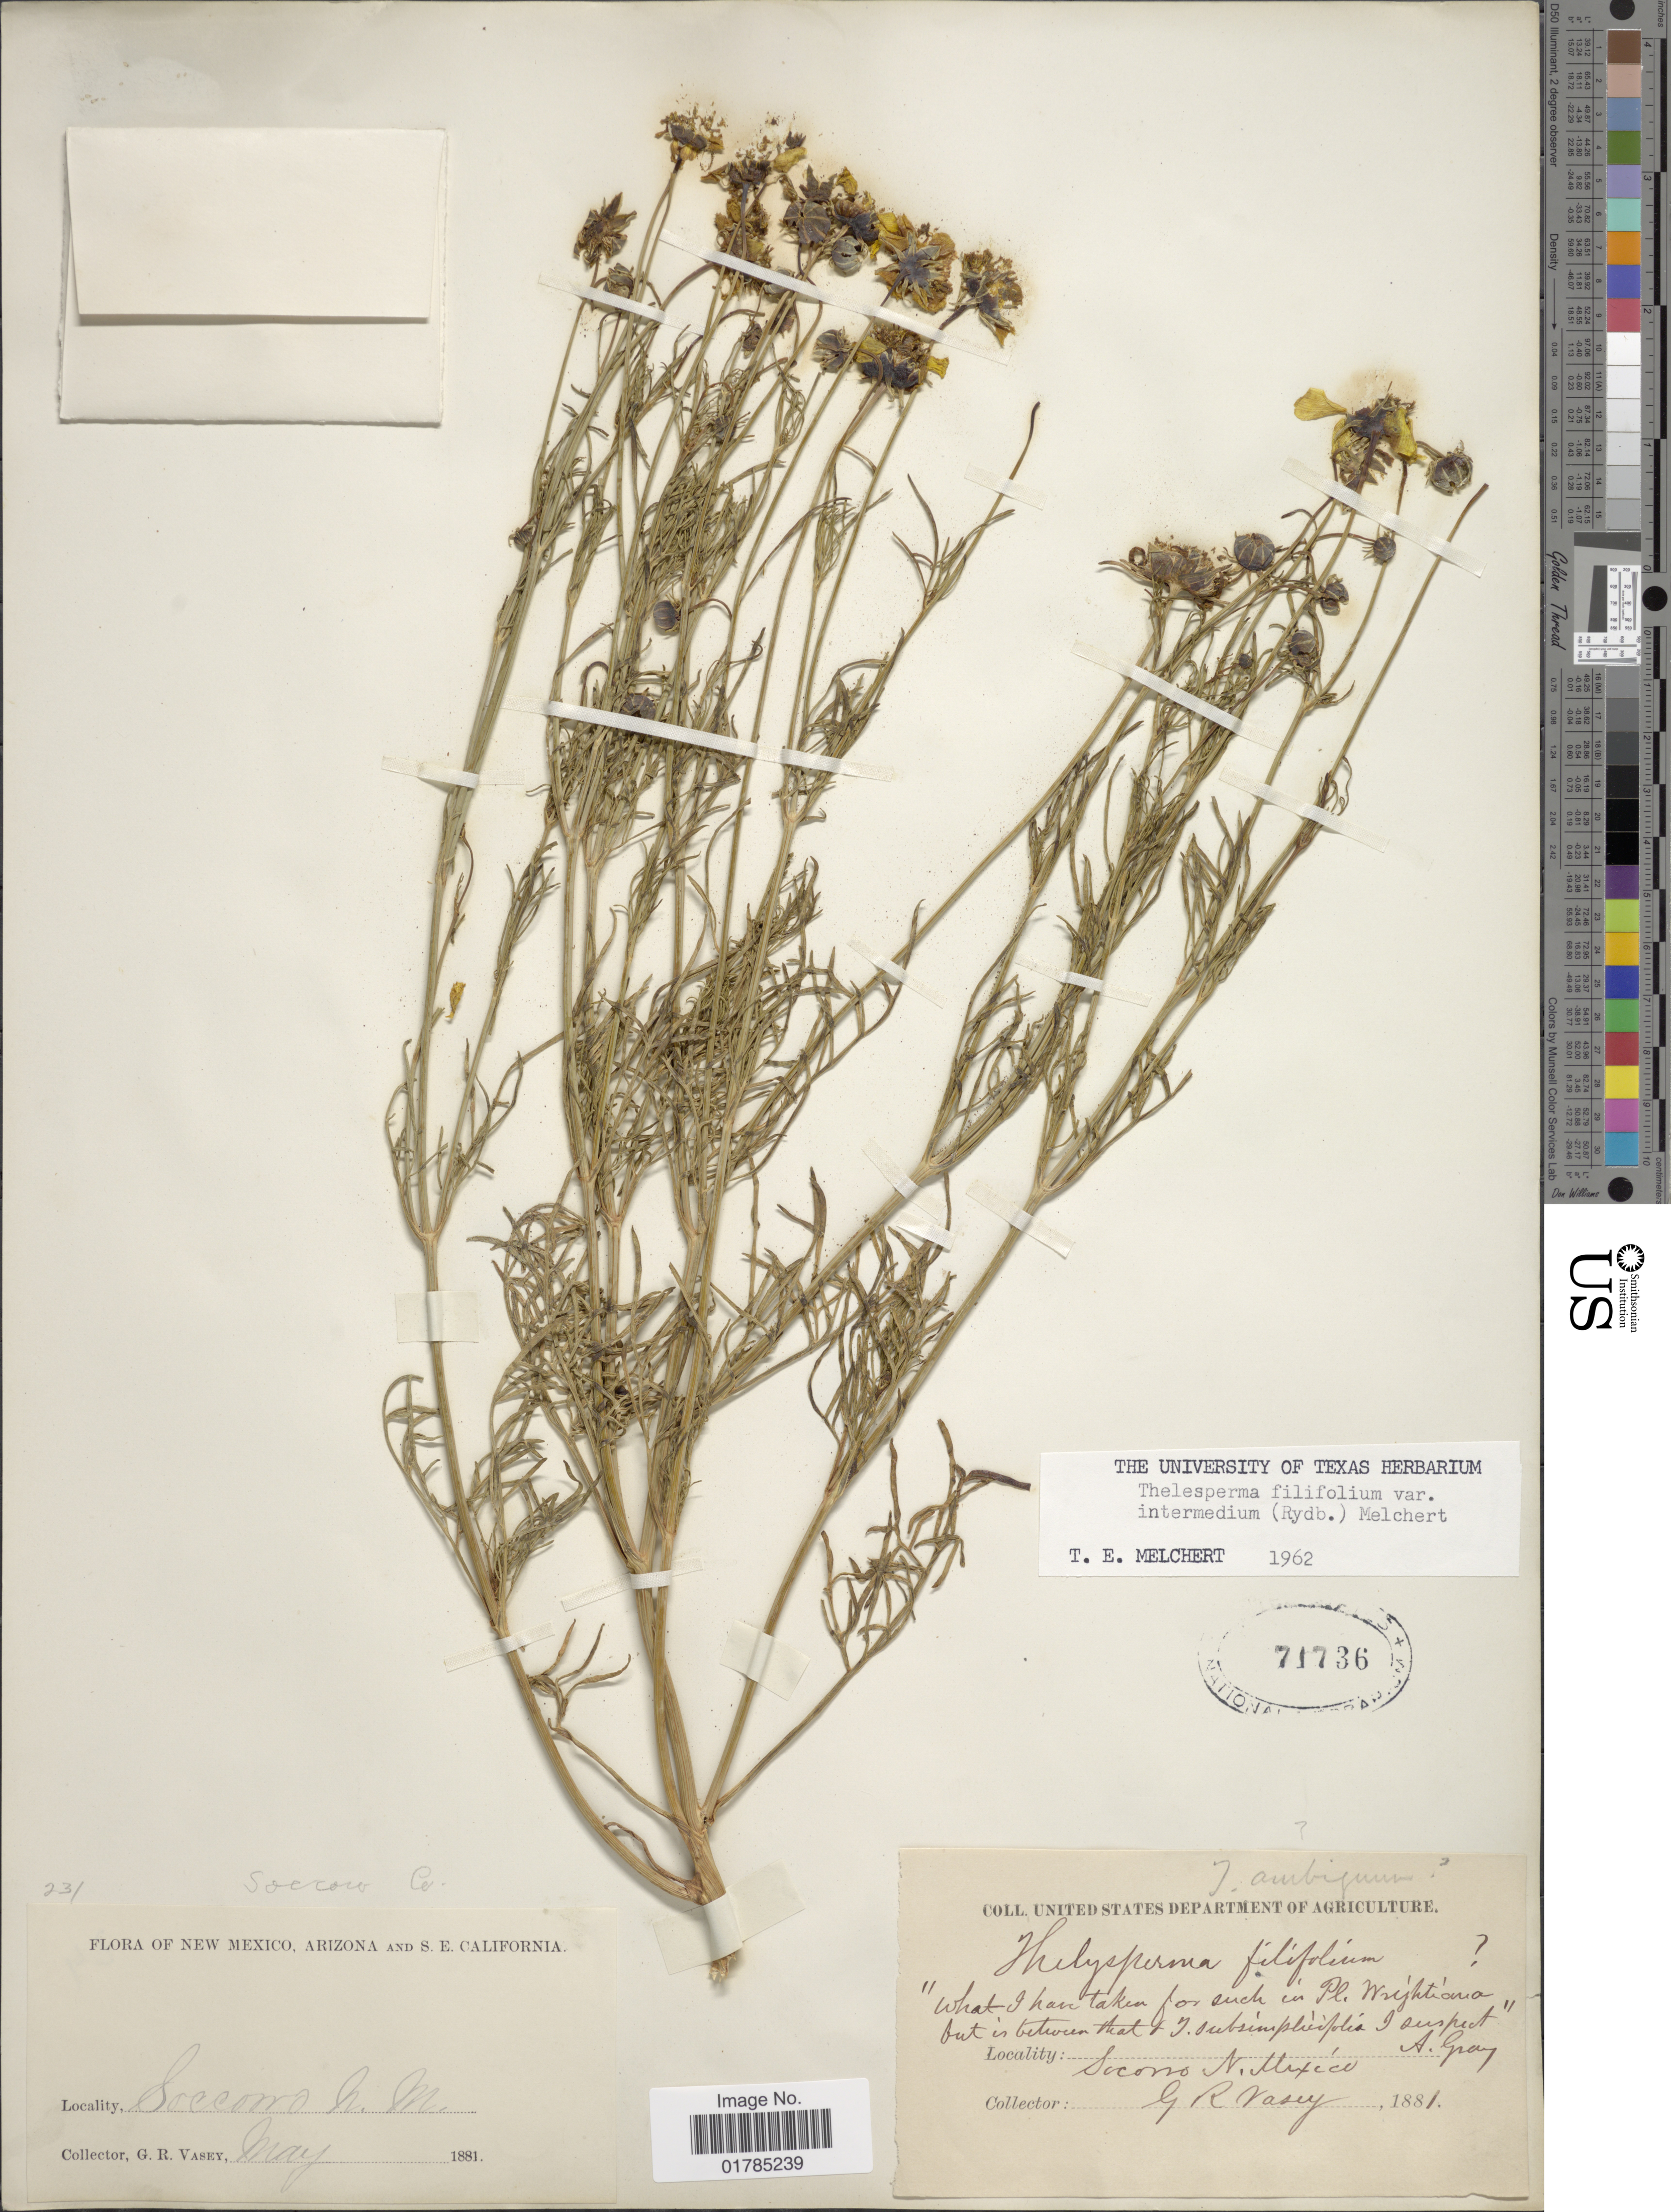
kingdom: Plantae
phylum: Tracheophyta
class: Magnoliopsida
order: Asterales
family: Asteraceae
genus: Thelesperma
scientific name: Thelesperma filifolium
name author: (Hook.) A. Gray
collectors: G. R. Vasey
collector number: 231?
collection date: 1881-05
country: United States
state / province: New Mexico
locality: Socorro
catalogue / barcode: US 71736